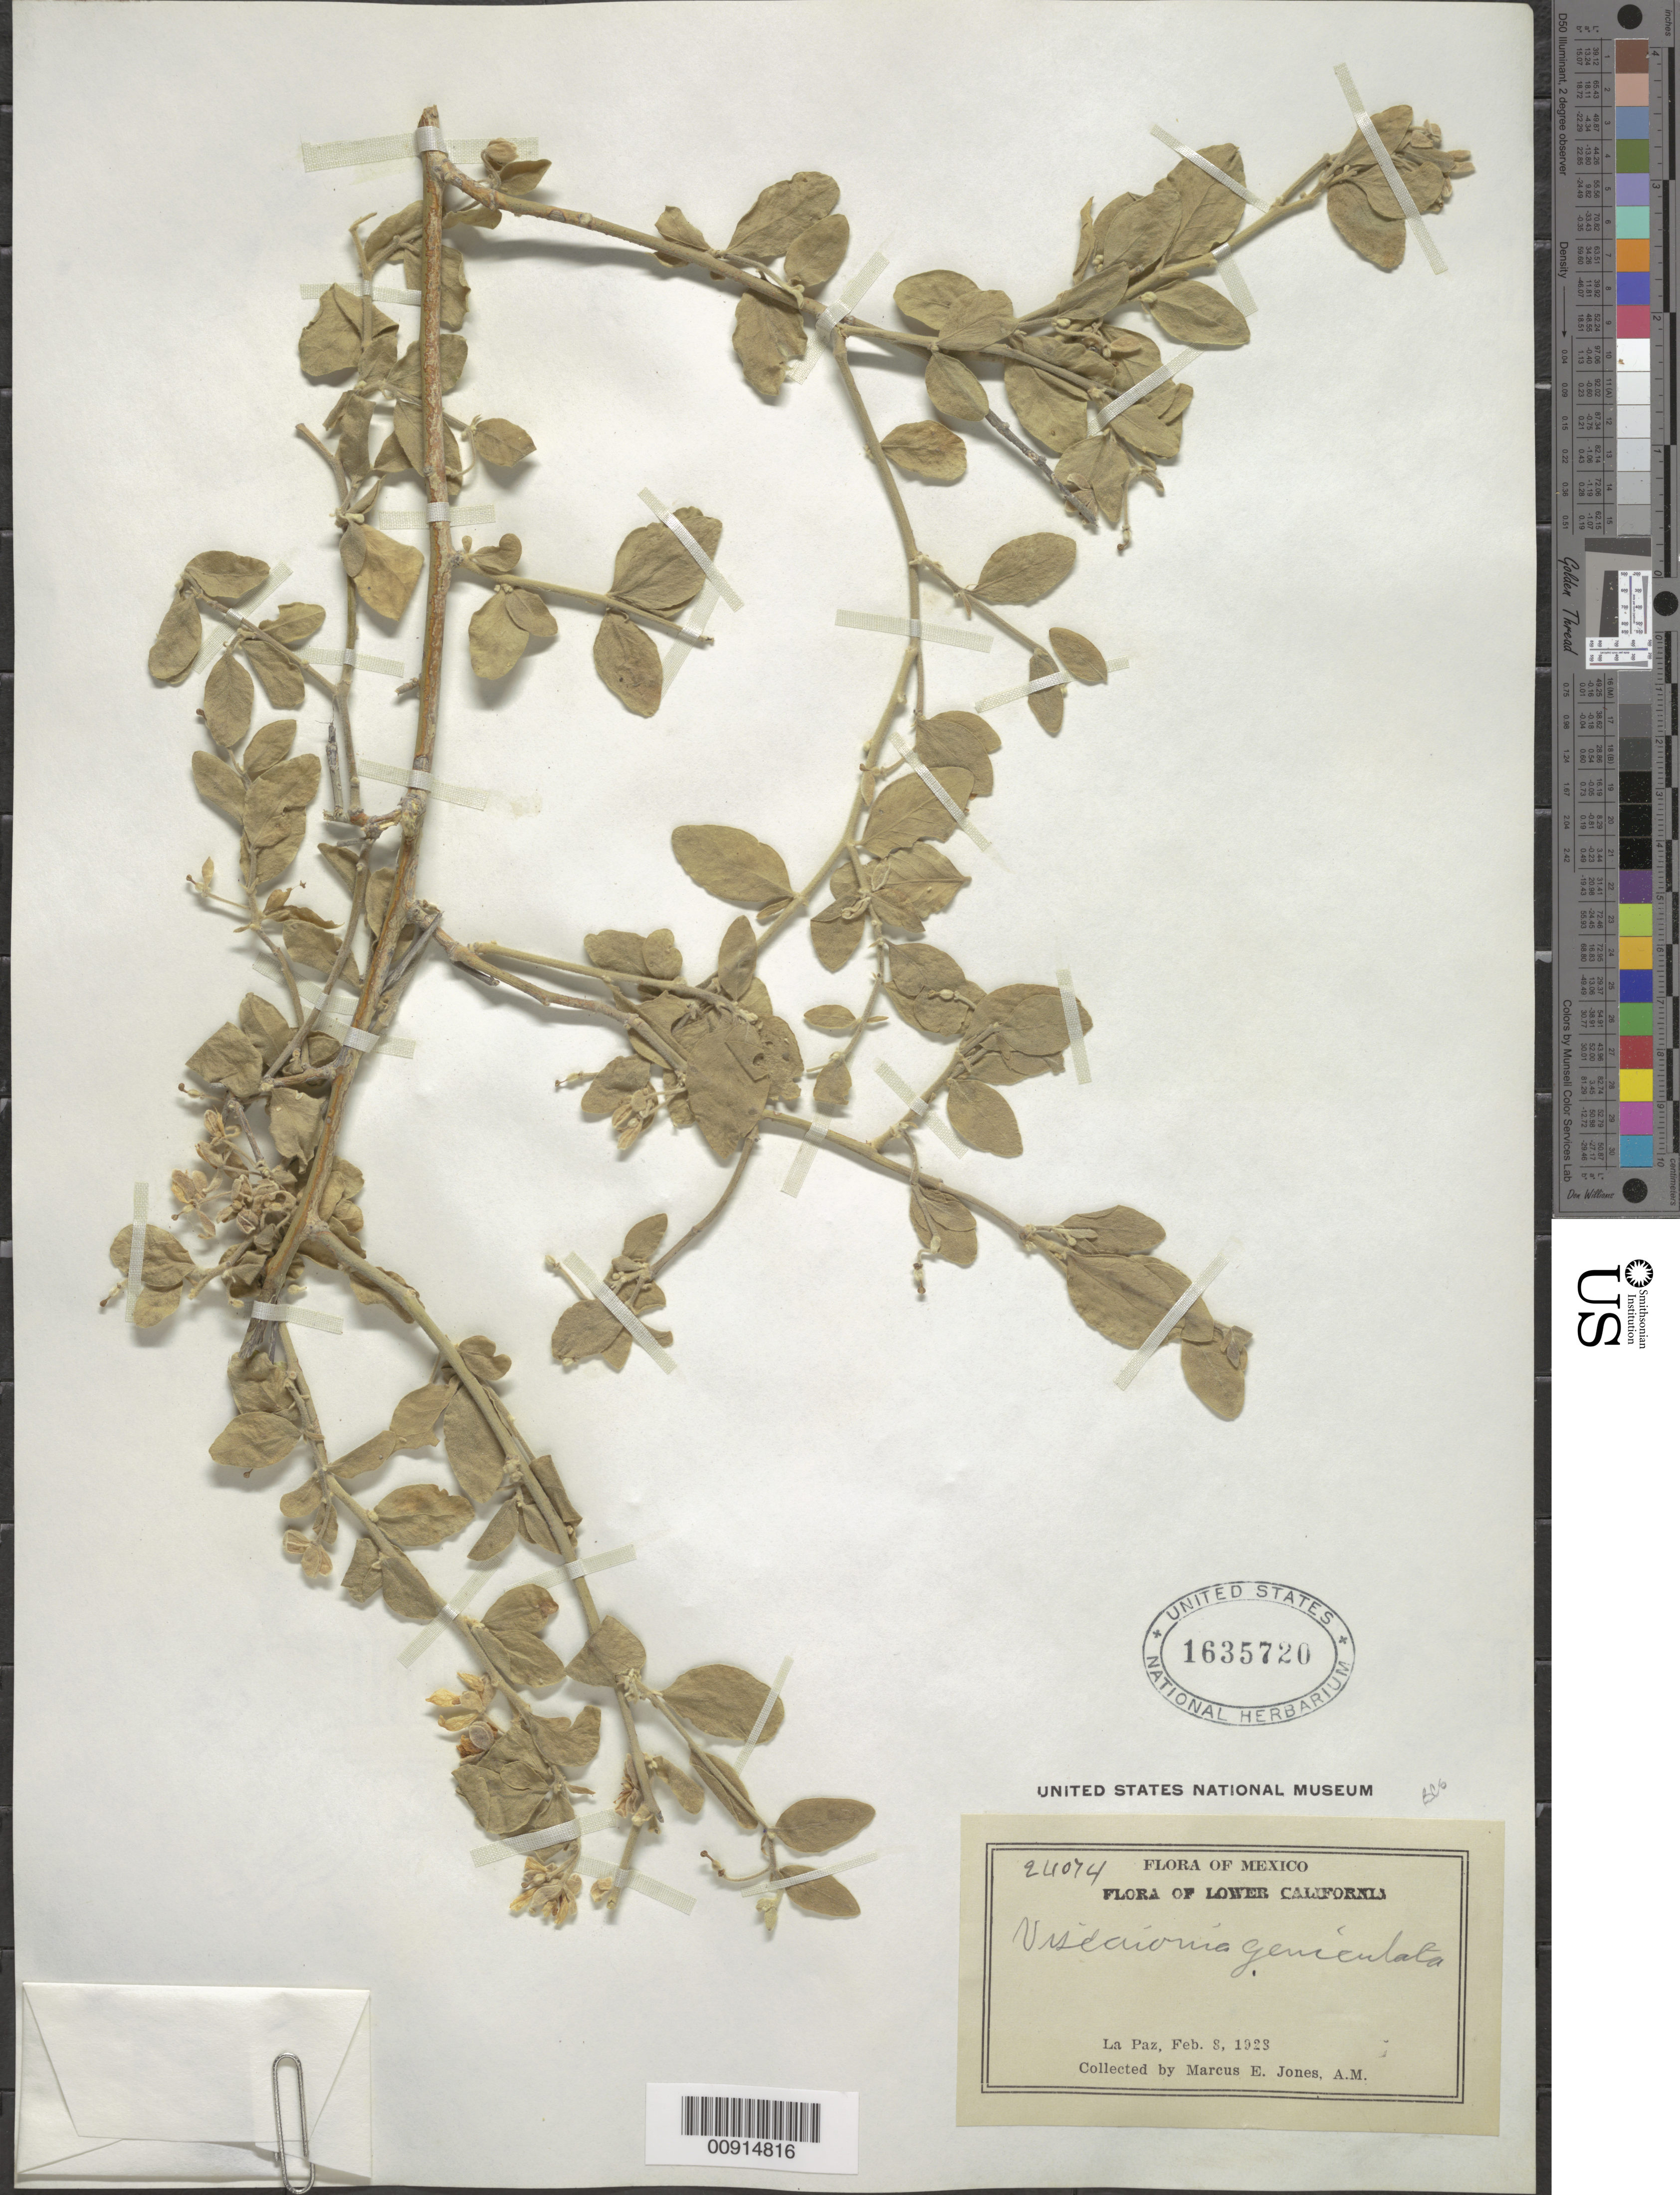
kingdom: Plantae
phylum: Tracheophyta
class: Magnoliopsida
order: Zygophyllales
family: Zygophyllaceae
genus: Viscainoa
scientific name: Viscainoa geniculata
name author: (Kellogg) Greene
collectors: M. E. Jones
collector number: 24074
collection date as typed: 08 Feb 1928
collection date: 1928-02-08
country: Mexico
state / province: Baja California Sur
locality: La Paz, Lower California.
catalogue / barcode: US 1635720